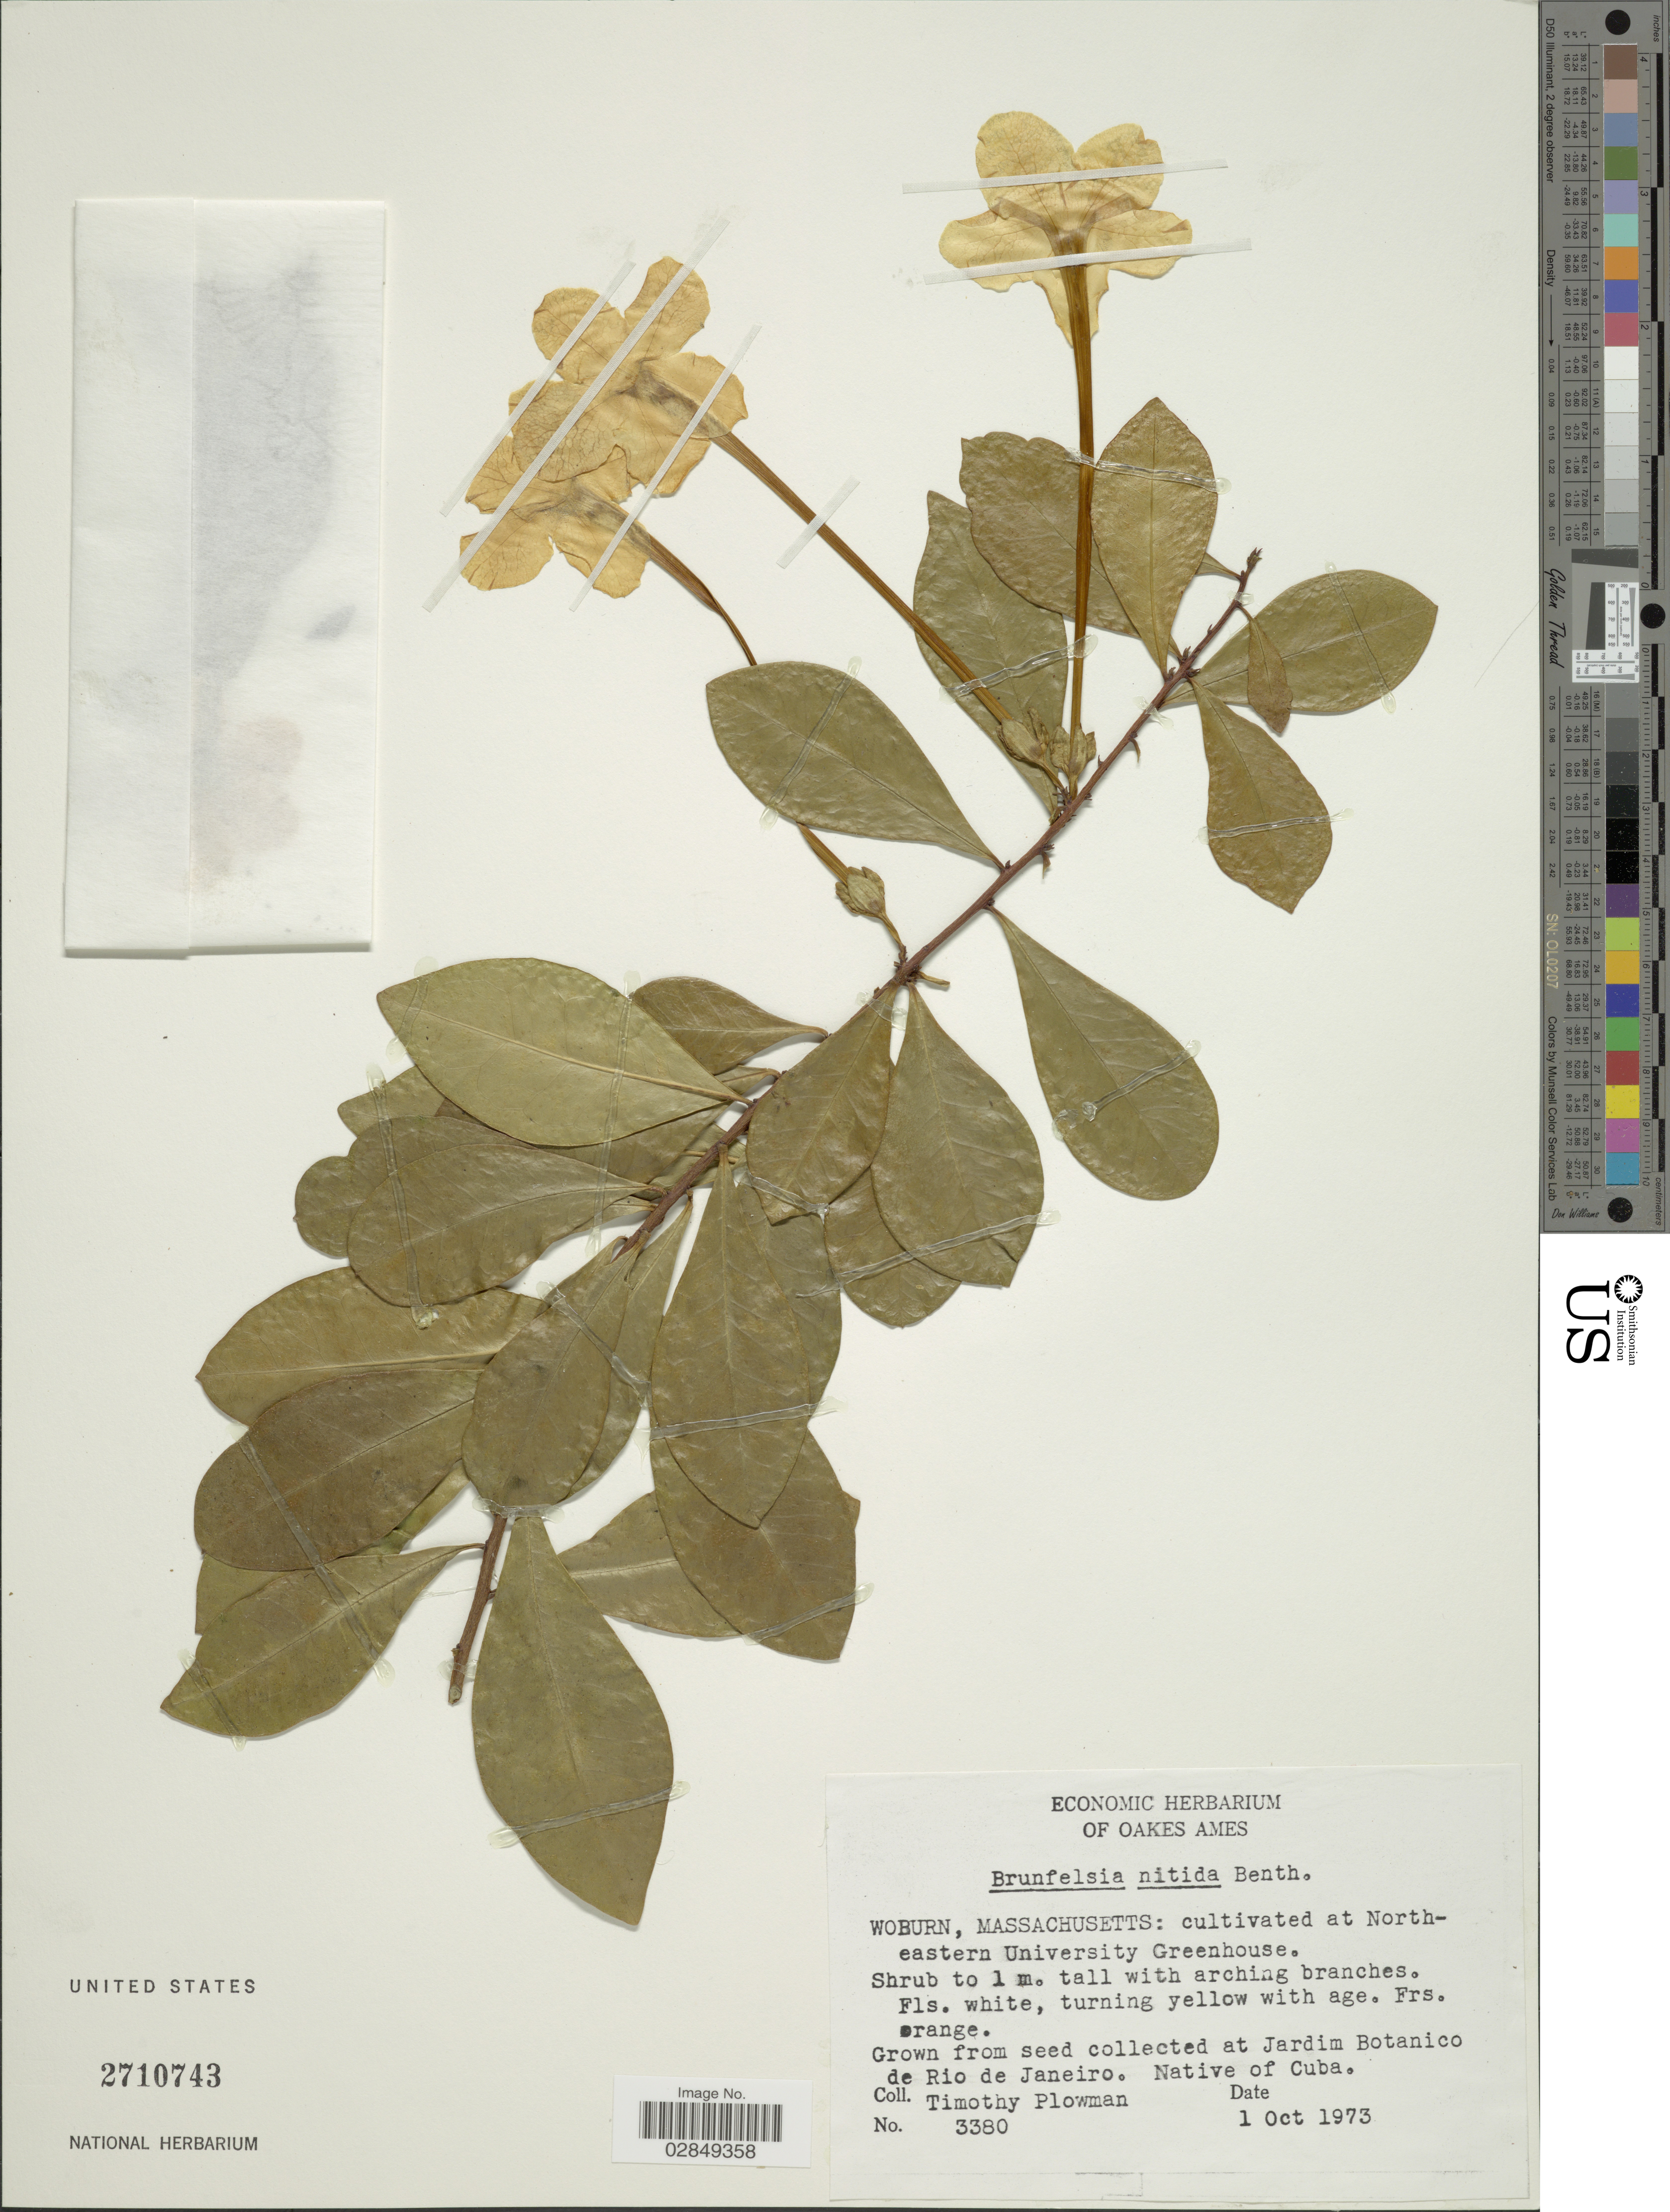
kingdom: Plantae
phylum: Tracheophyta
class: Magnoliopsida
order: Solanales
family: Solanaceae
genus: Brunfelsia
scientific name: Brunfelsia nitida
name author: Benth.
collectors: T. Plowman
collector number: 3380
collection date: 1973-10-01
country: United States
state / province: Massachusetts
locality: Woburn, Massachusetts: cultivated at North-eastern University Greenhouse.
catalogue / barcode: US 2710743